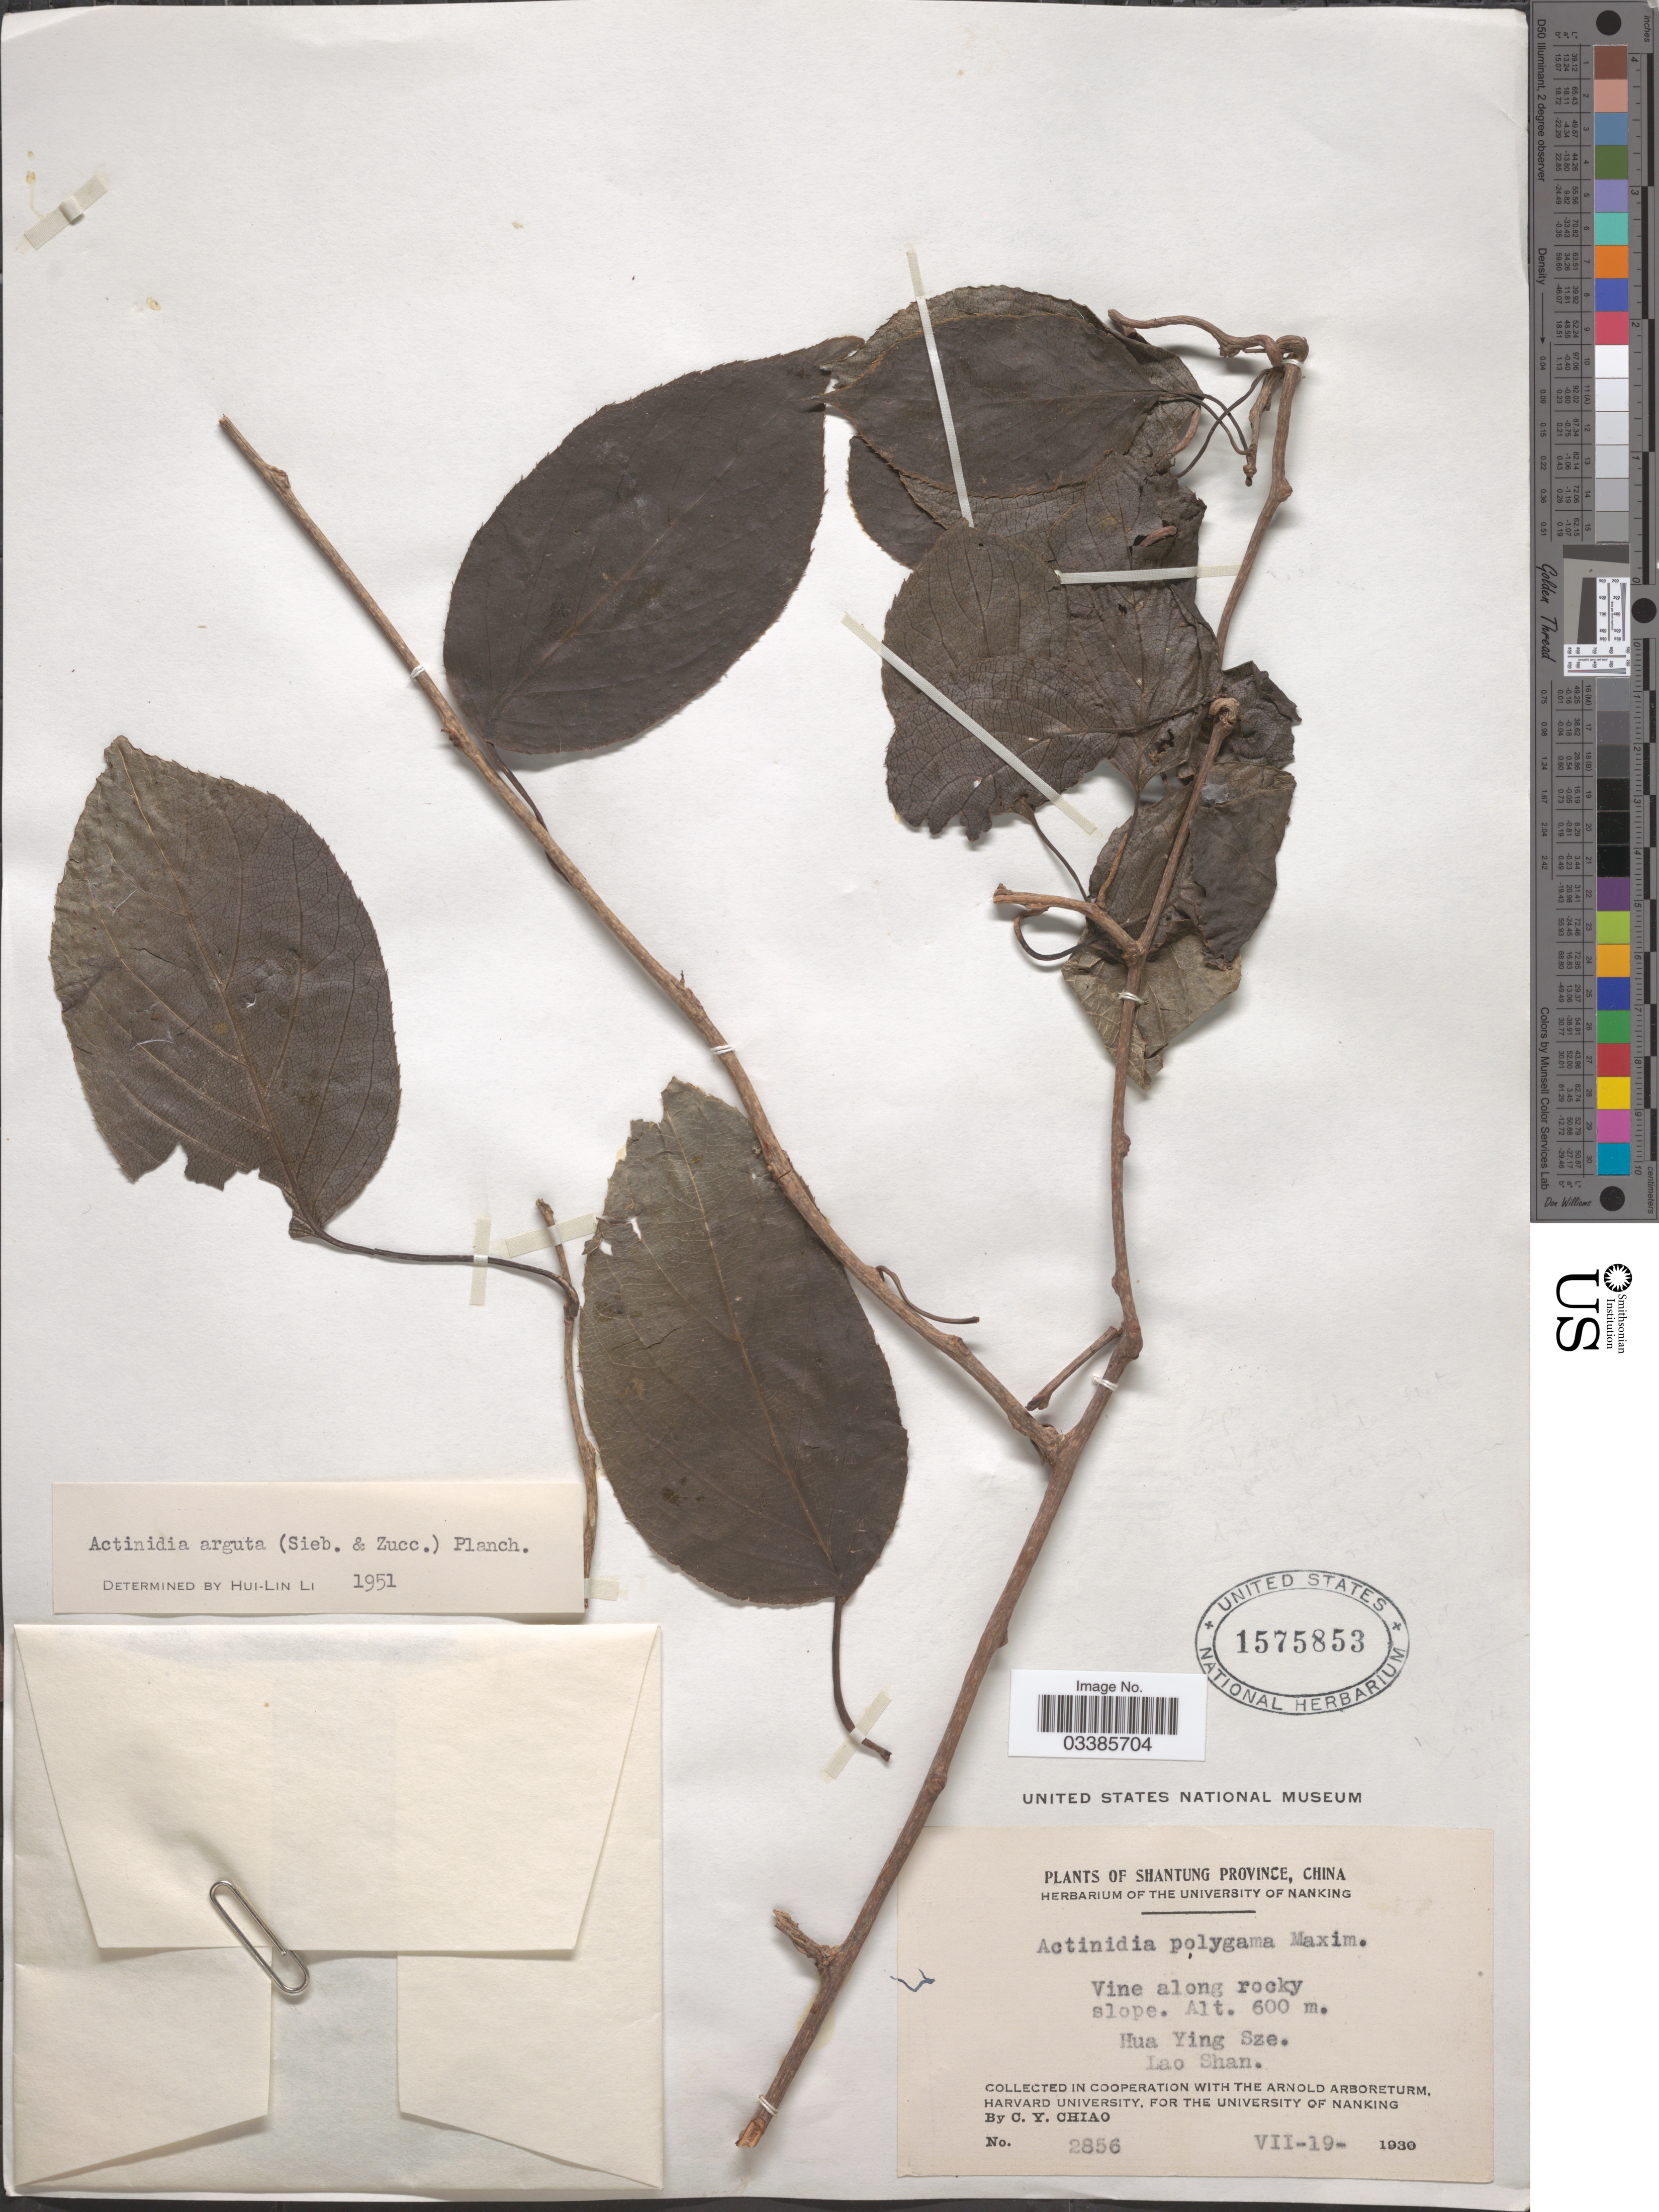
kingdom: Plantae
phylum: Tracheophyta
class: Magnoliopsida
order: Ericales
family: Actinidiaceae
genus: Actinidia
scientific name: Actinidia arguta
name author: (Siebold & Zucc.) Planch. ex Miq.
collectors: C. Y. Chiao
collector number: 2856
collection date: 1930-07-19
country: China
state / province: Shandong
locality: Shantung Province. Hua Ying Sze. Lao Shan.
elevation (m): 600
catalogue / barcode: US 1575853